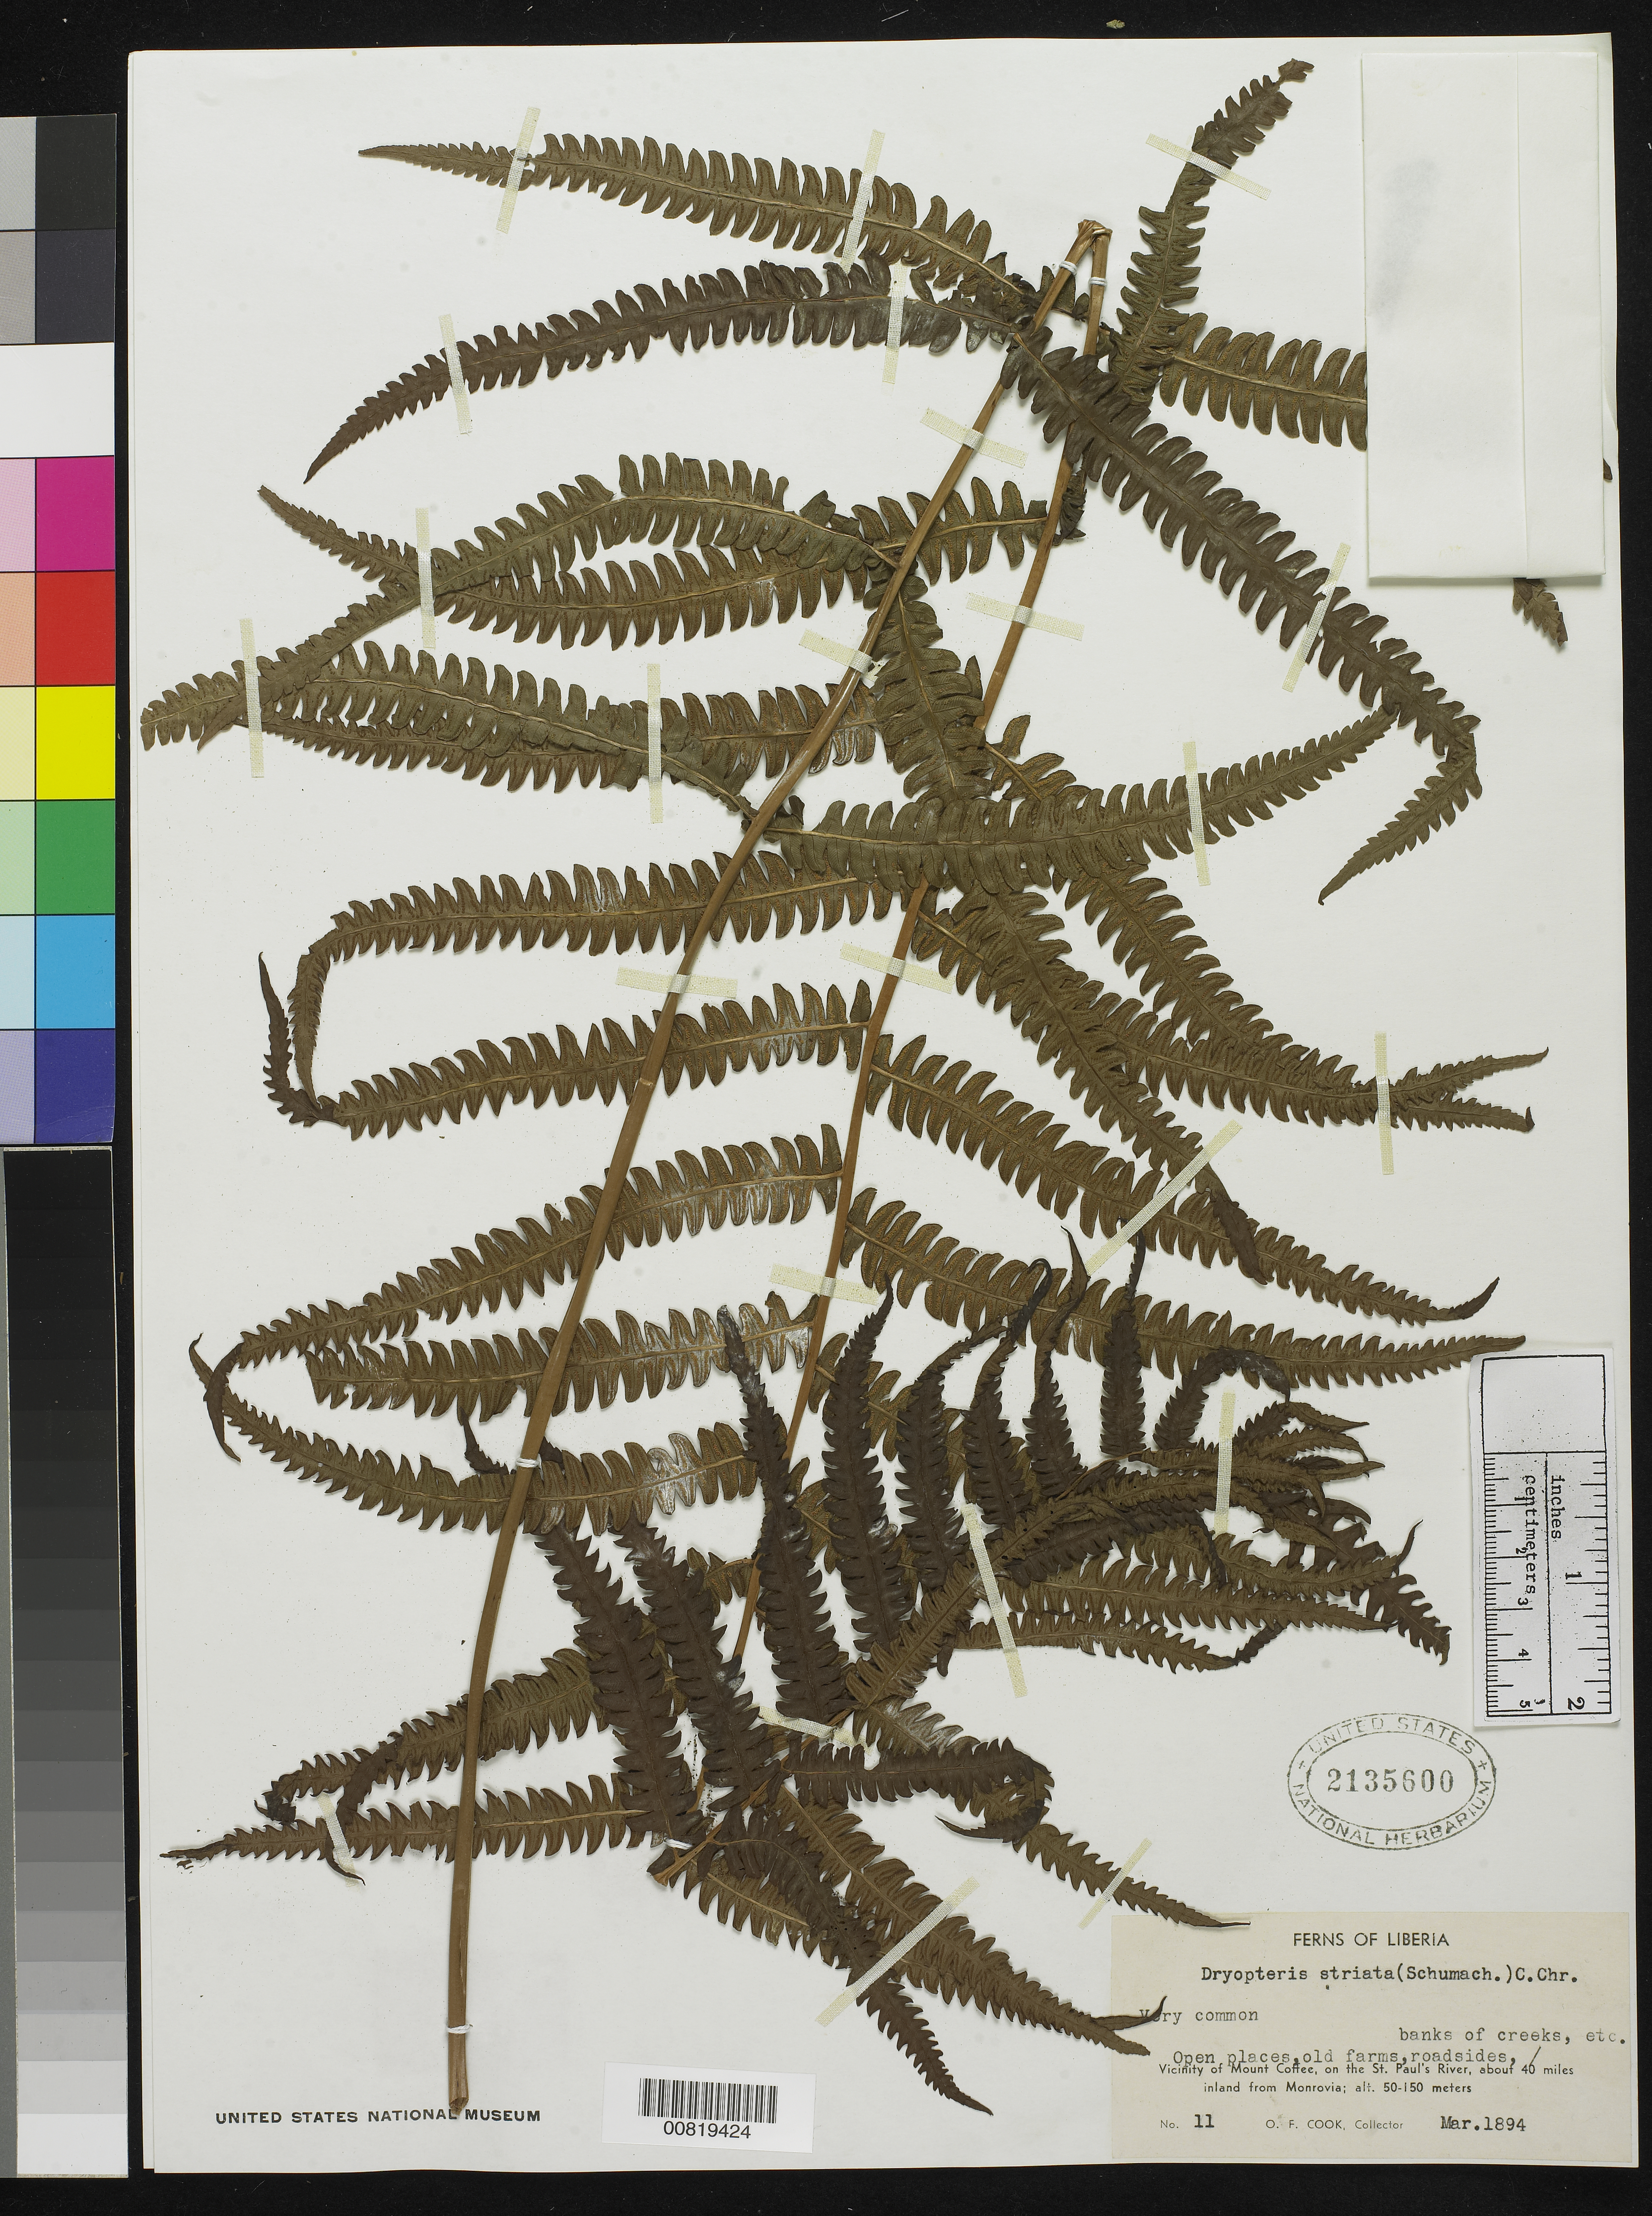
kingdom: Plantae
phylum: Tracheophyta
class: Polypodiopsida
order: Polypodiales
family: Thelypteridaceae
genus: Cyclosorus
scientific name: Cyclosorus interruptus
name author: (Willd.) H. Itô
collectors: O. F. Cook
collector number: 11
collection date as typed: Mar 1894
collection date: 1894-03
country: Liberia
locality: Vicinity of Mt. Coffee, on the St. Paul's River, about 40 miles inland from Monrovia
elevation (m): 50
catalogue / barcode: US 2135600